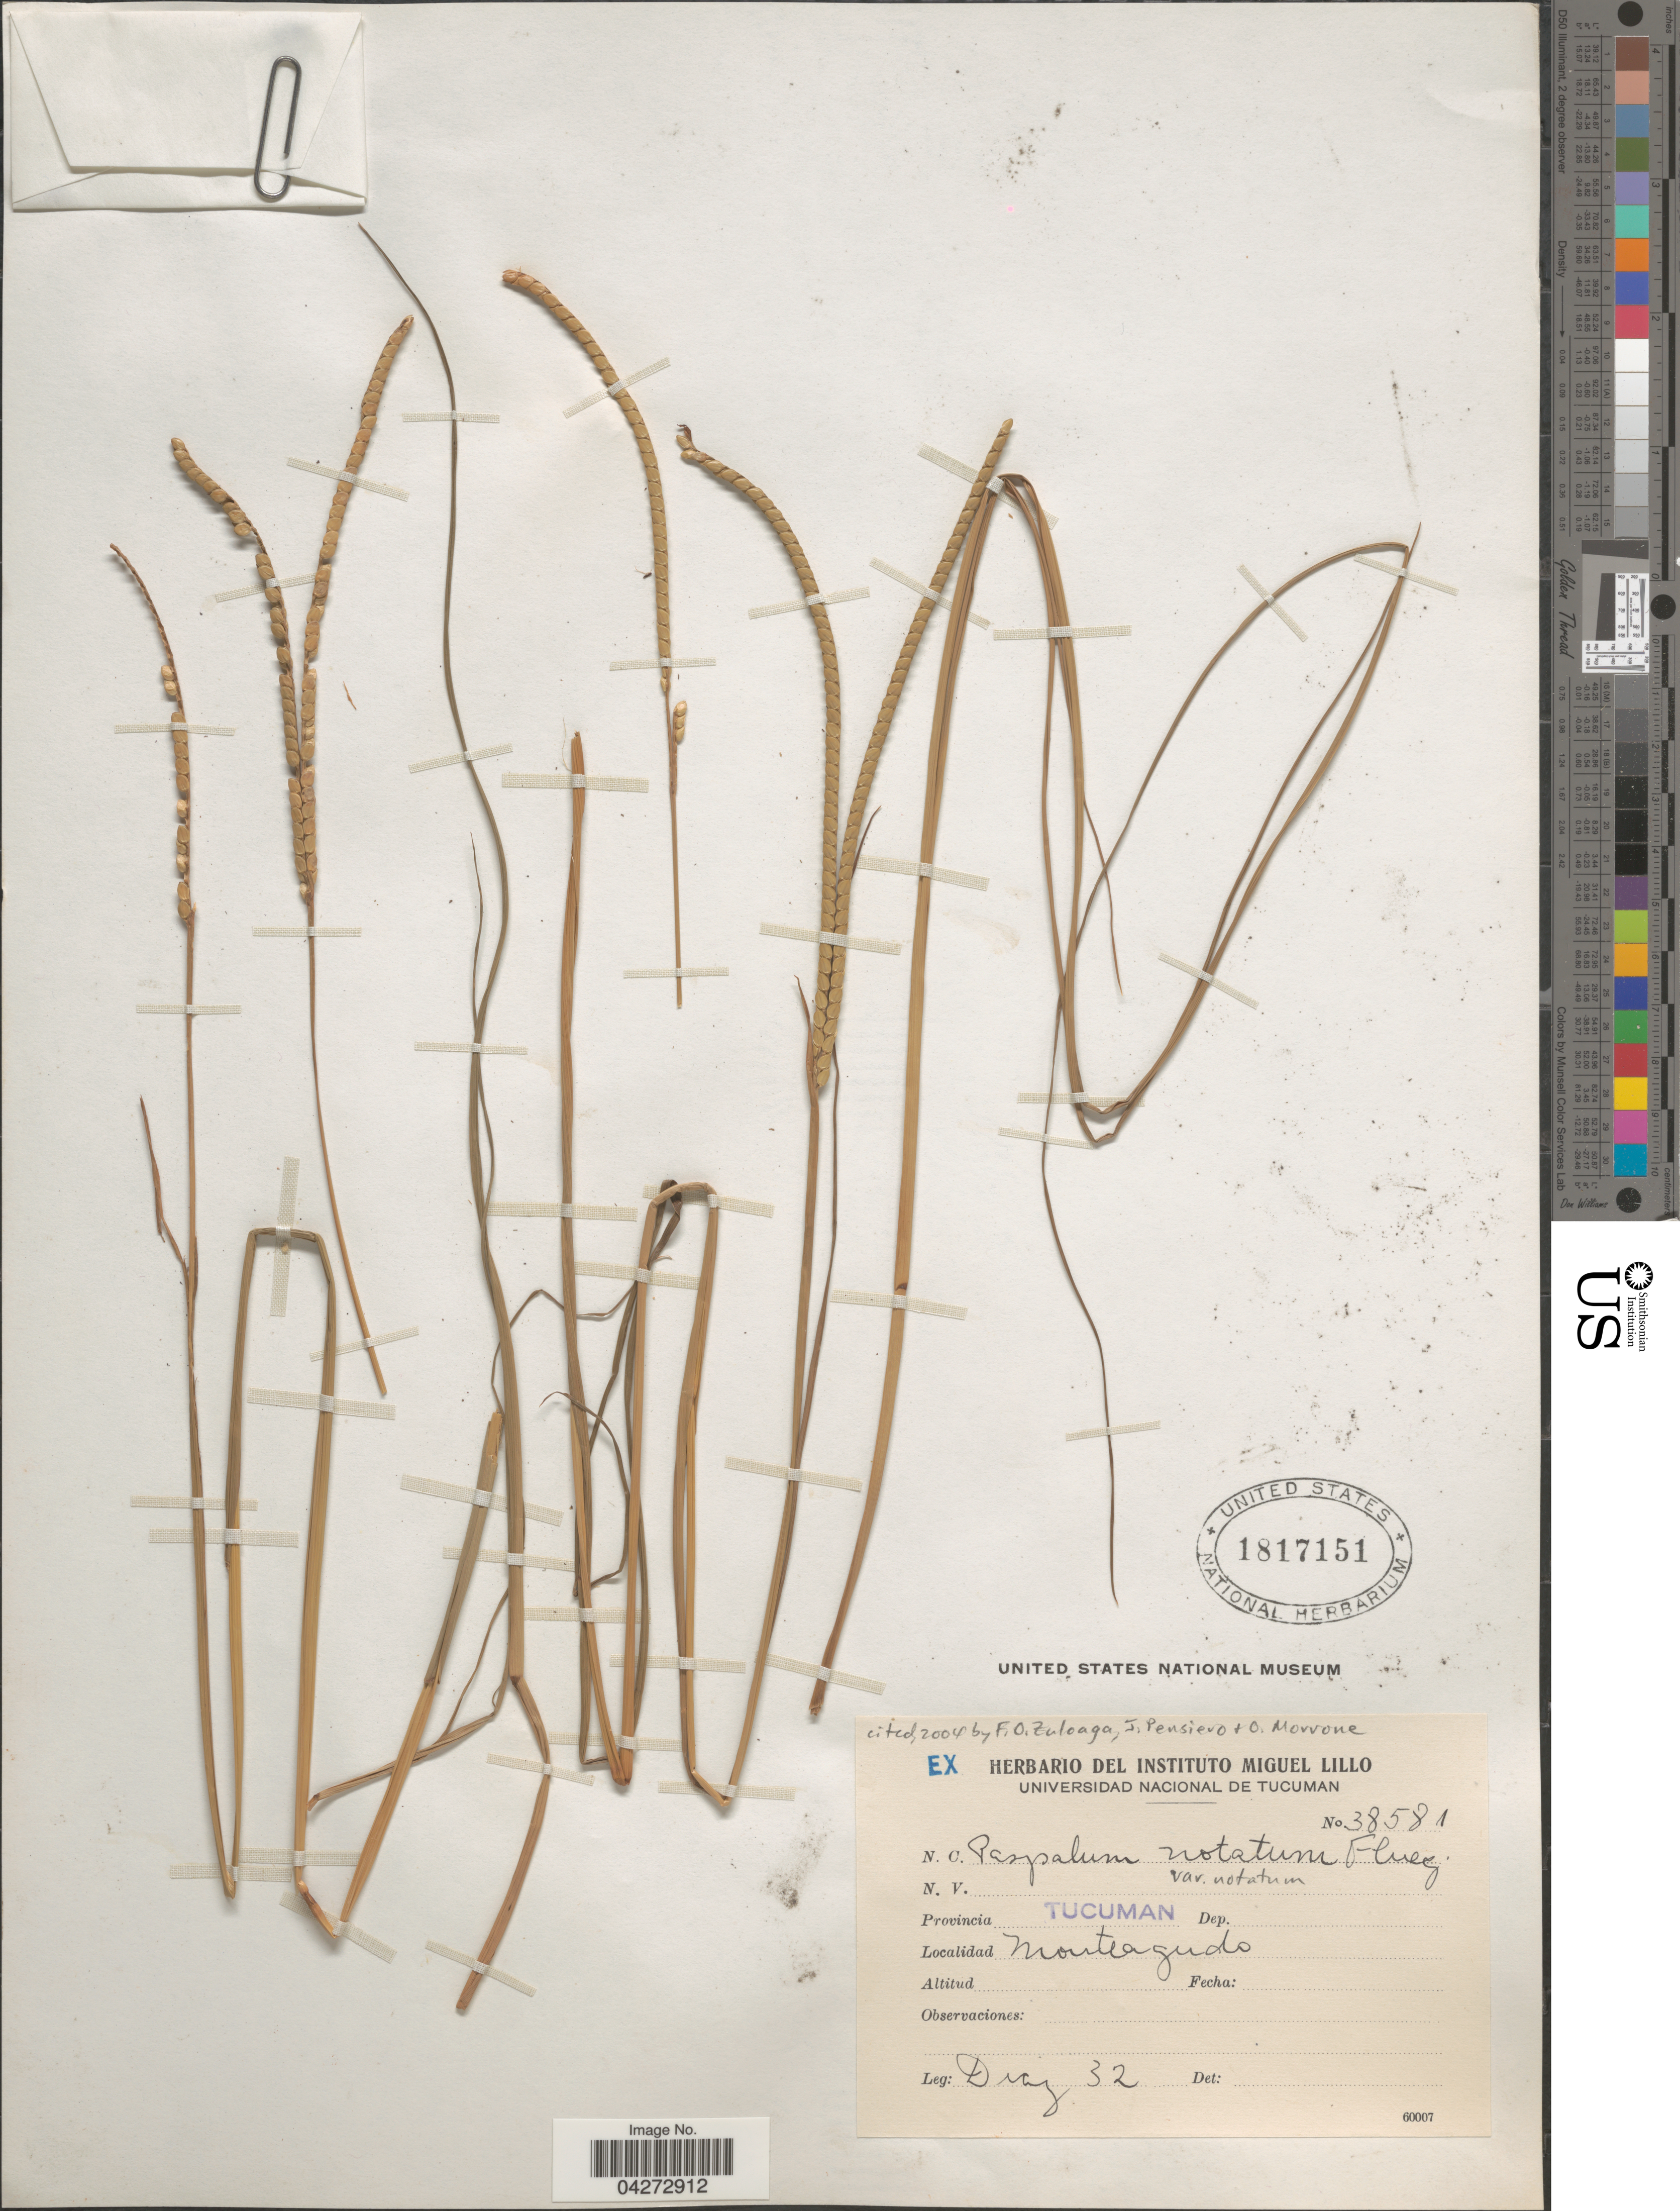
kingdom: Plantae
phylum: Tracheophyta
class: Liliopsida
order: Poales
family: Poaceae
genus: Paspalum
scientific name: Paspalum notatum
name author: Flüggé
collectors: Diaz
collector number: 32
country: Argentina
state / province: Tucuman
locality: Monteagudo.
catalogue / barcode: US 1817151